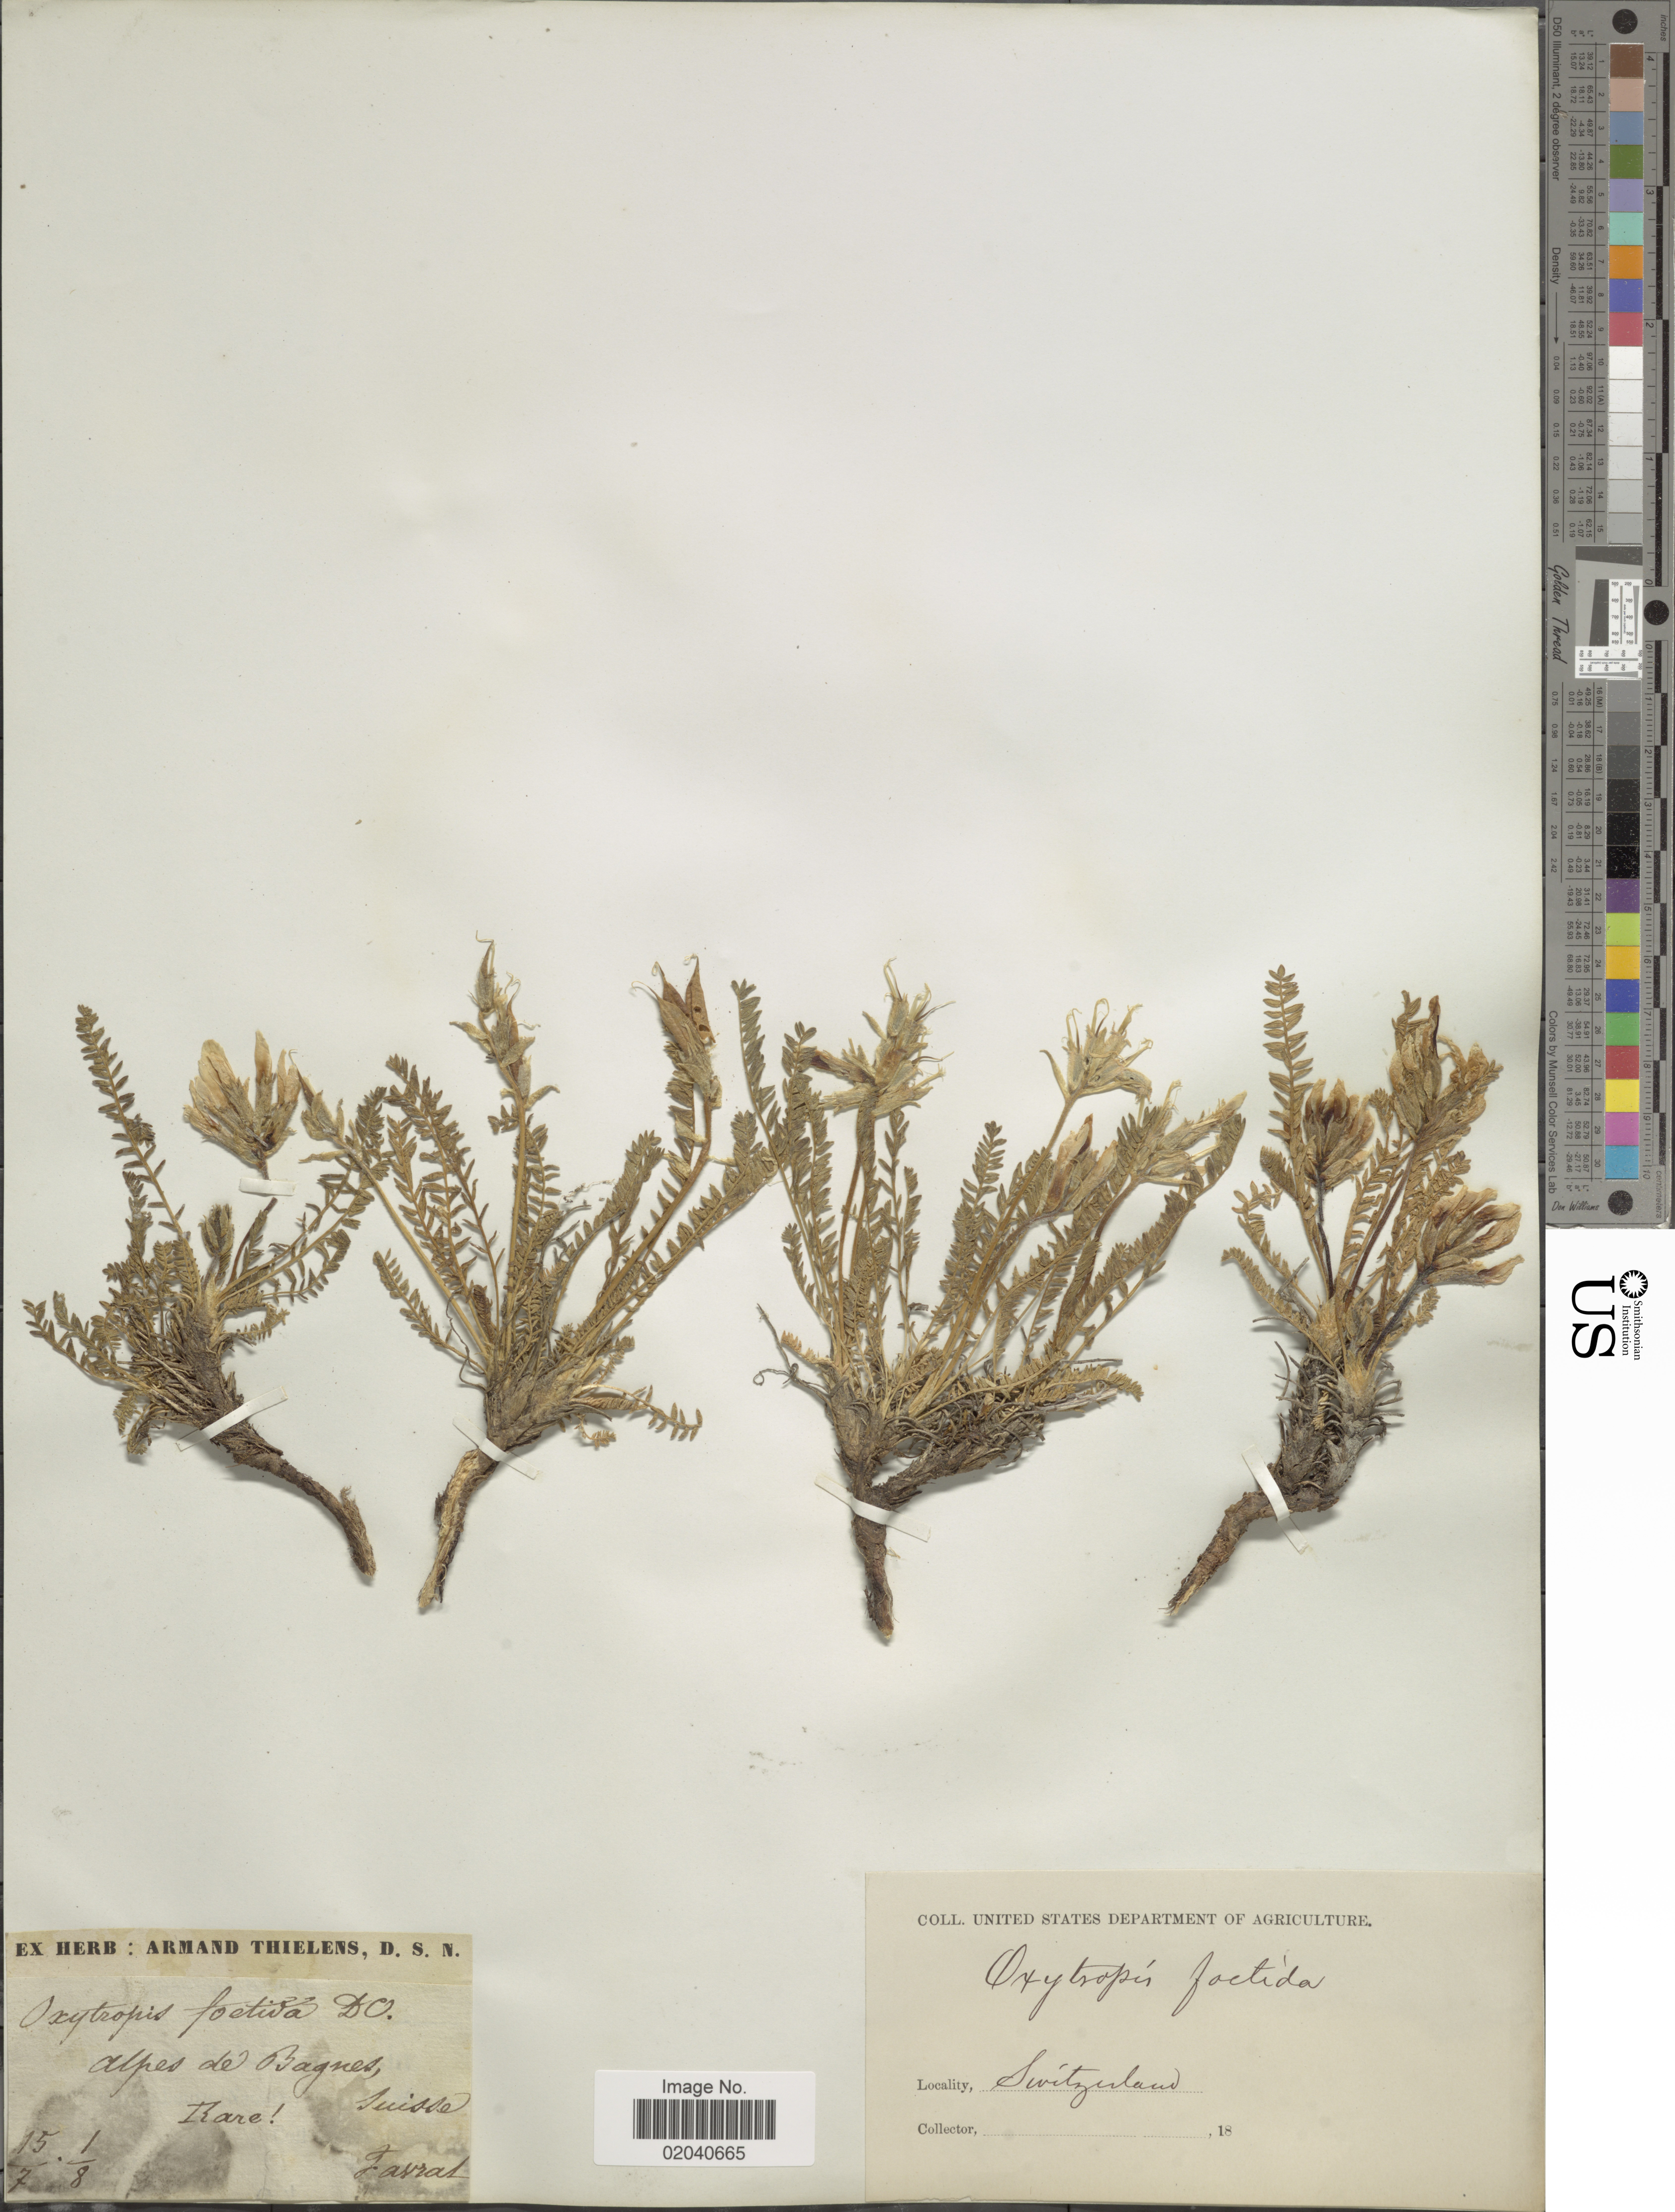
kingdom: Plantae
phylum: Tracheophyta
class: Magnoliopsida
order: Fabales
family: Fabaceae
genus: Oxytropis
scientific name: Oxytropis foetida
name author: (Vill.) DC.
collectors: L. Favrat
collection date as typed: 18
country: Switzerland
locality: Alpes de Bagnes, Suisse